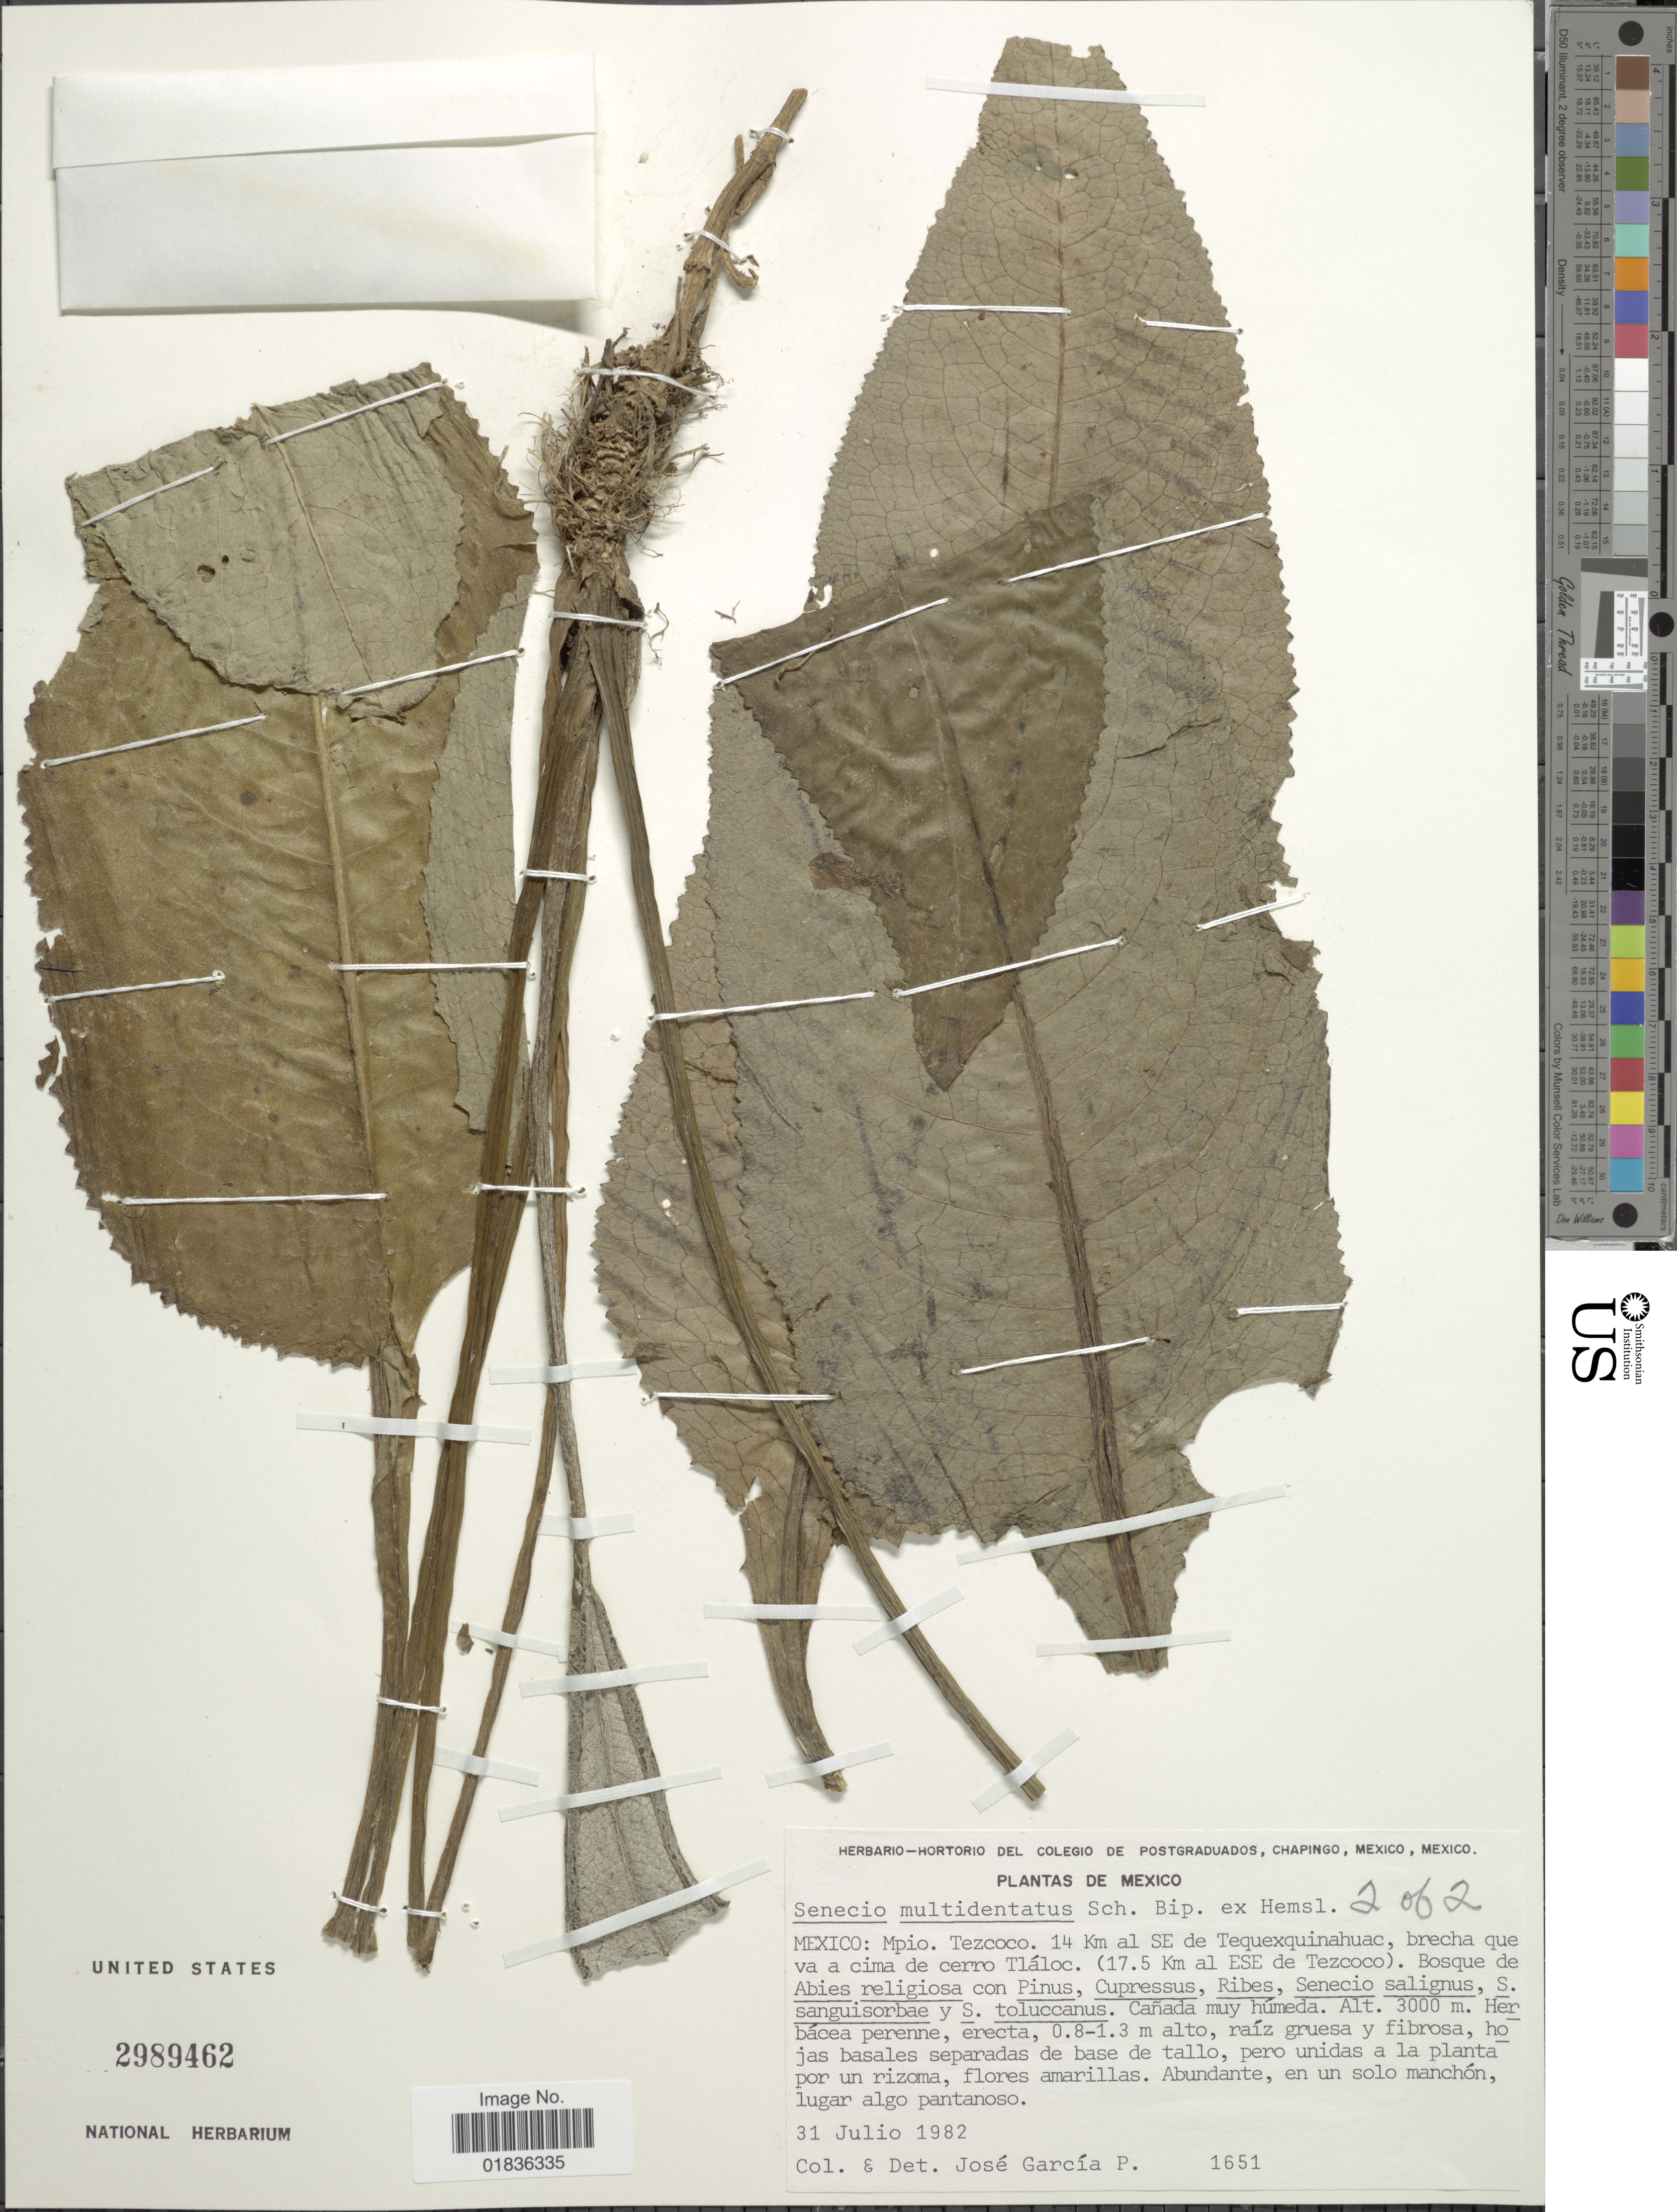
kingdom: Plantae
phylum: Tracheophyta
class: Magnoliopsida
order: Asterales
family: Asteraceae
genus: Senecio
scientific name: Senecio multidentatus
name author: Sch. Bip. ex Hemsl.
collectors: J. García-P.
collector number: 1651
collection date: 1982-07-31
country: Mexico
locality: Mpio. Tezcoco, 14 Km al SE de Tequexquinahuac, brecha que va a cima de cerro Tlaloc (17.5 Km al ESE de Tezcoco).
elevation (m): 3000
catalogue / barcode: US 2989462